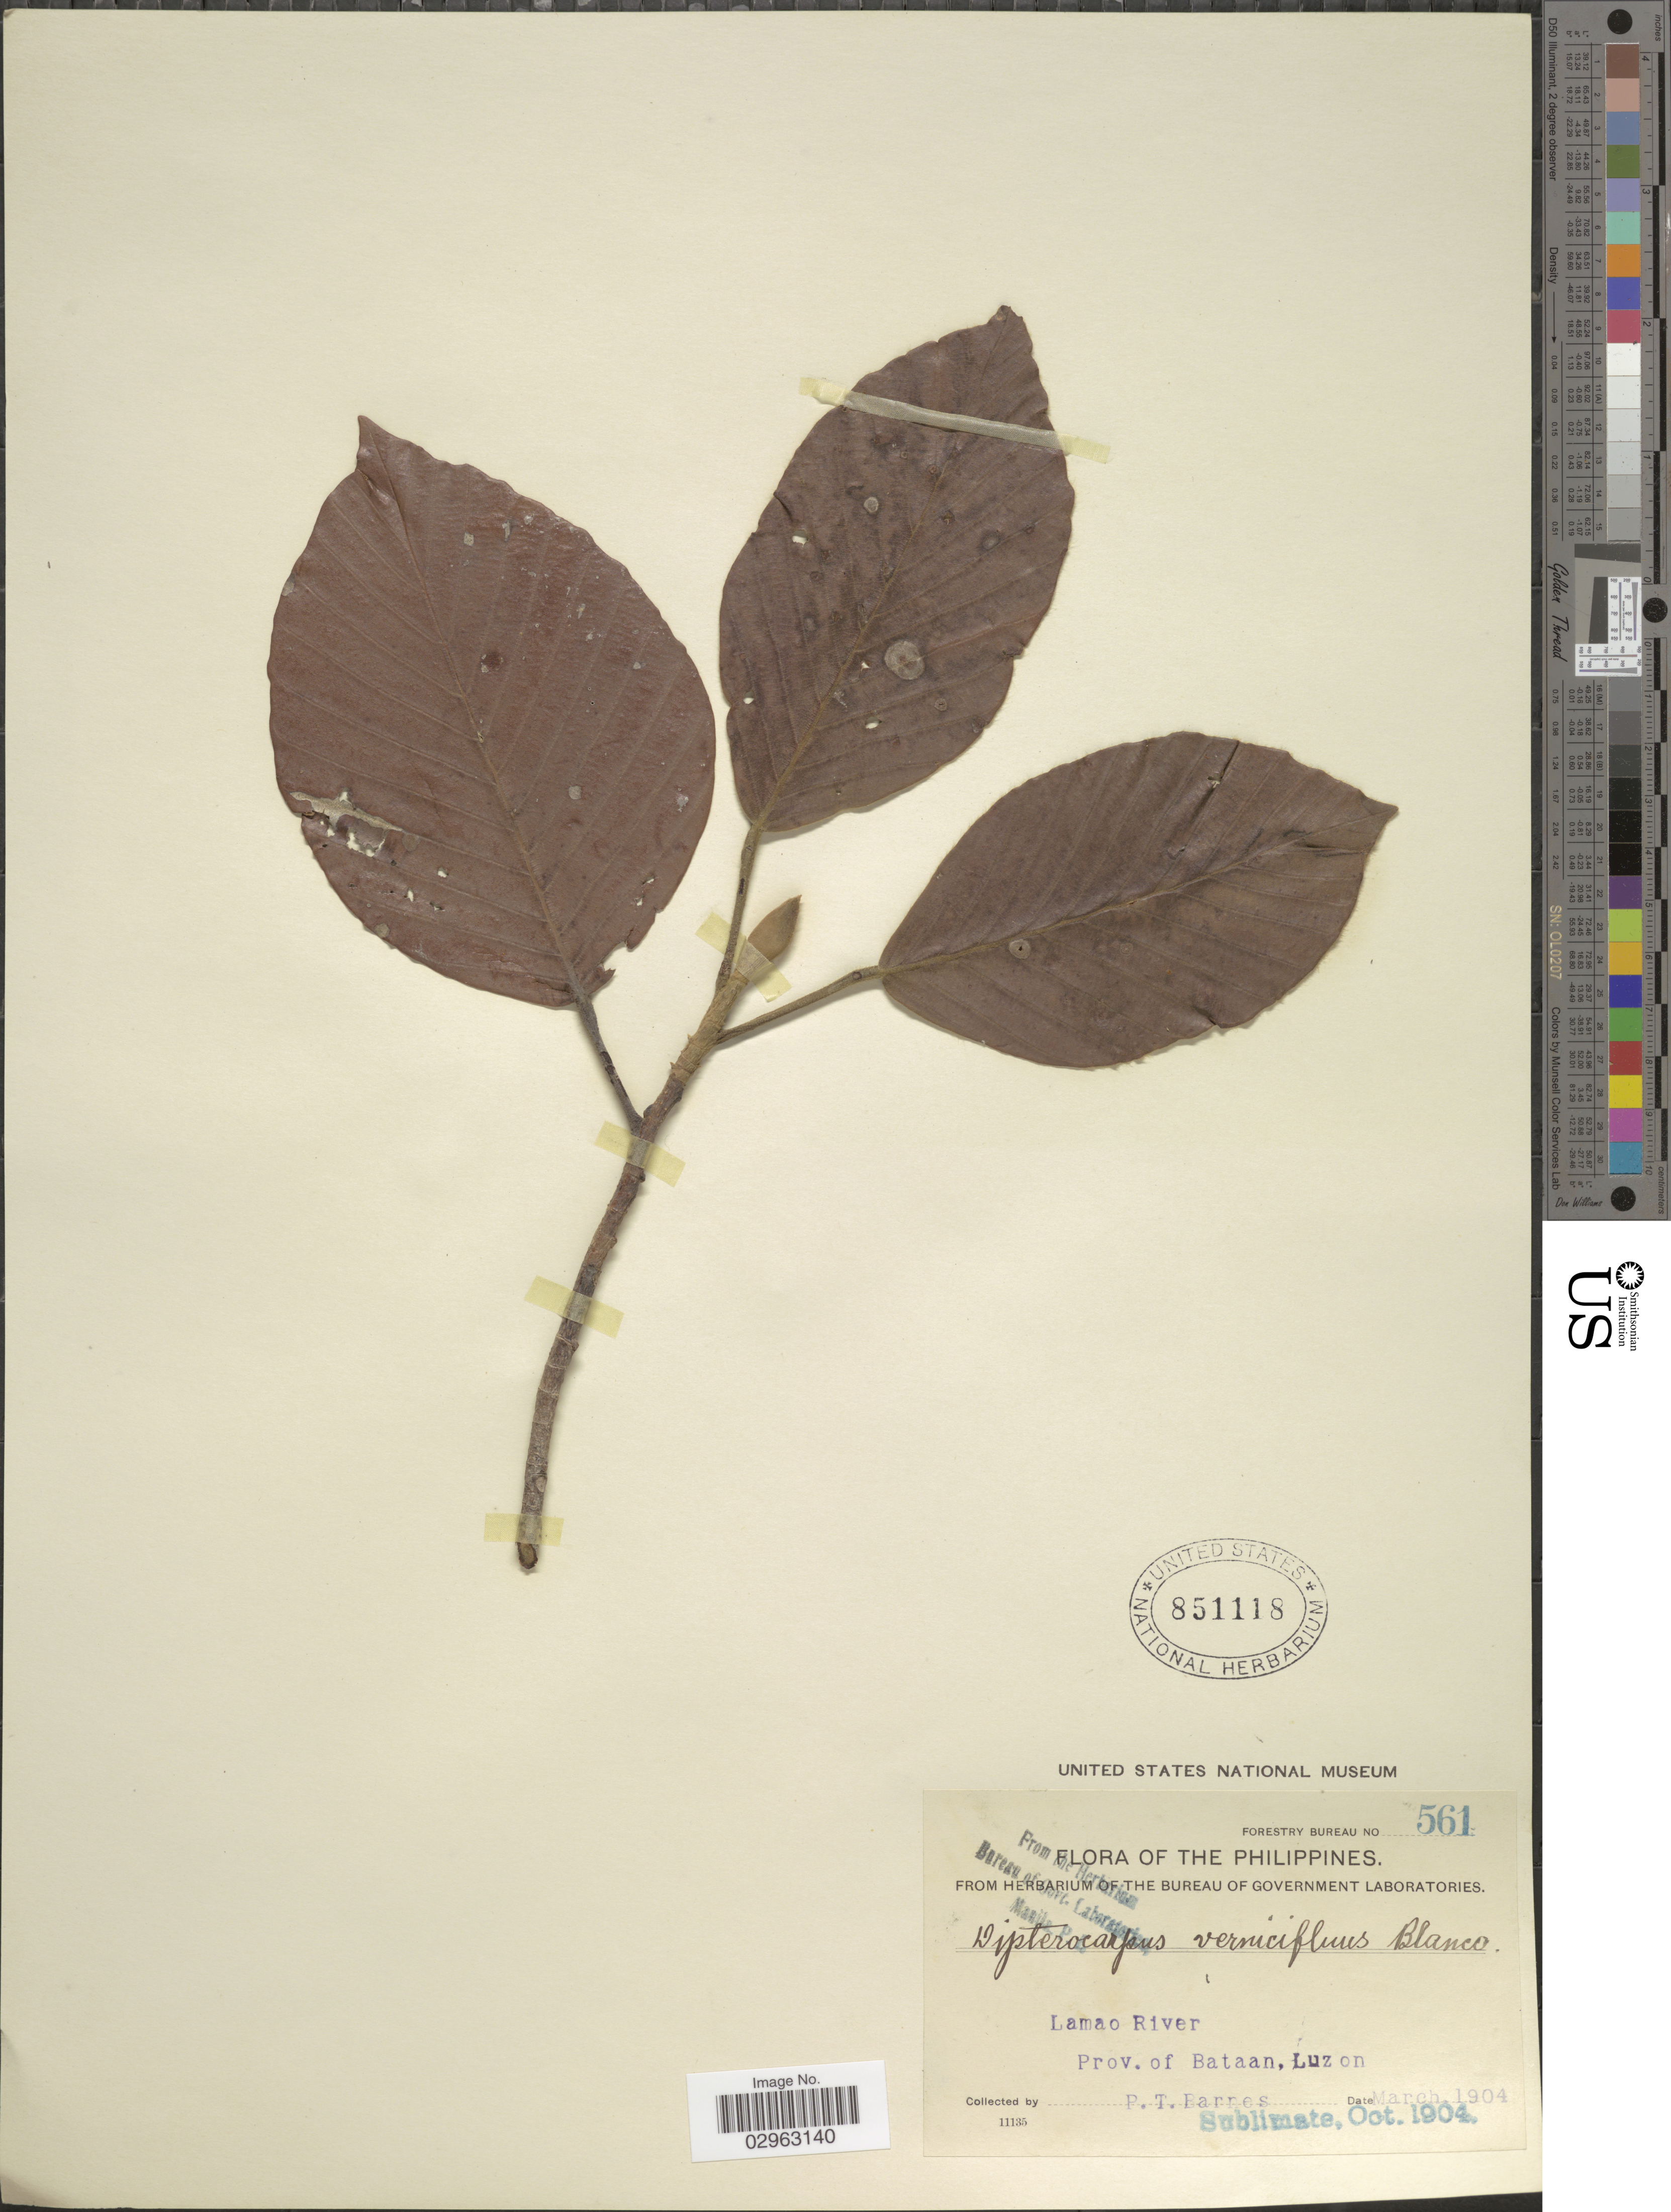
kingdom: Plantae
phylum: Tracheophyta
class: Magnoliopsida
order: Malvales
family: Dipterocarpaceae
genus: Dipterocarpus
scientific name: Dipterocarpus vernicifluus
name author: Blanco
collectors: P. Barnes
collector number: Forestry Bureau 561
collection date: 1904-03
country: Philippines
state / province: Central Luzon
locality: Lamao River, Prov. of Bataan, Luzon.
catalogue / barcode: US 851118